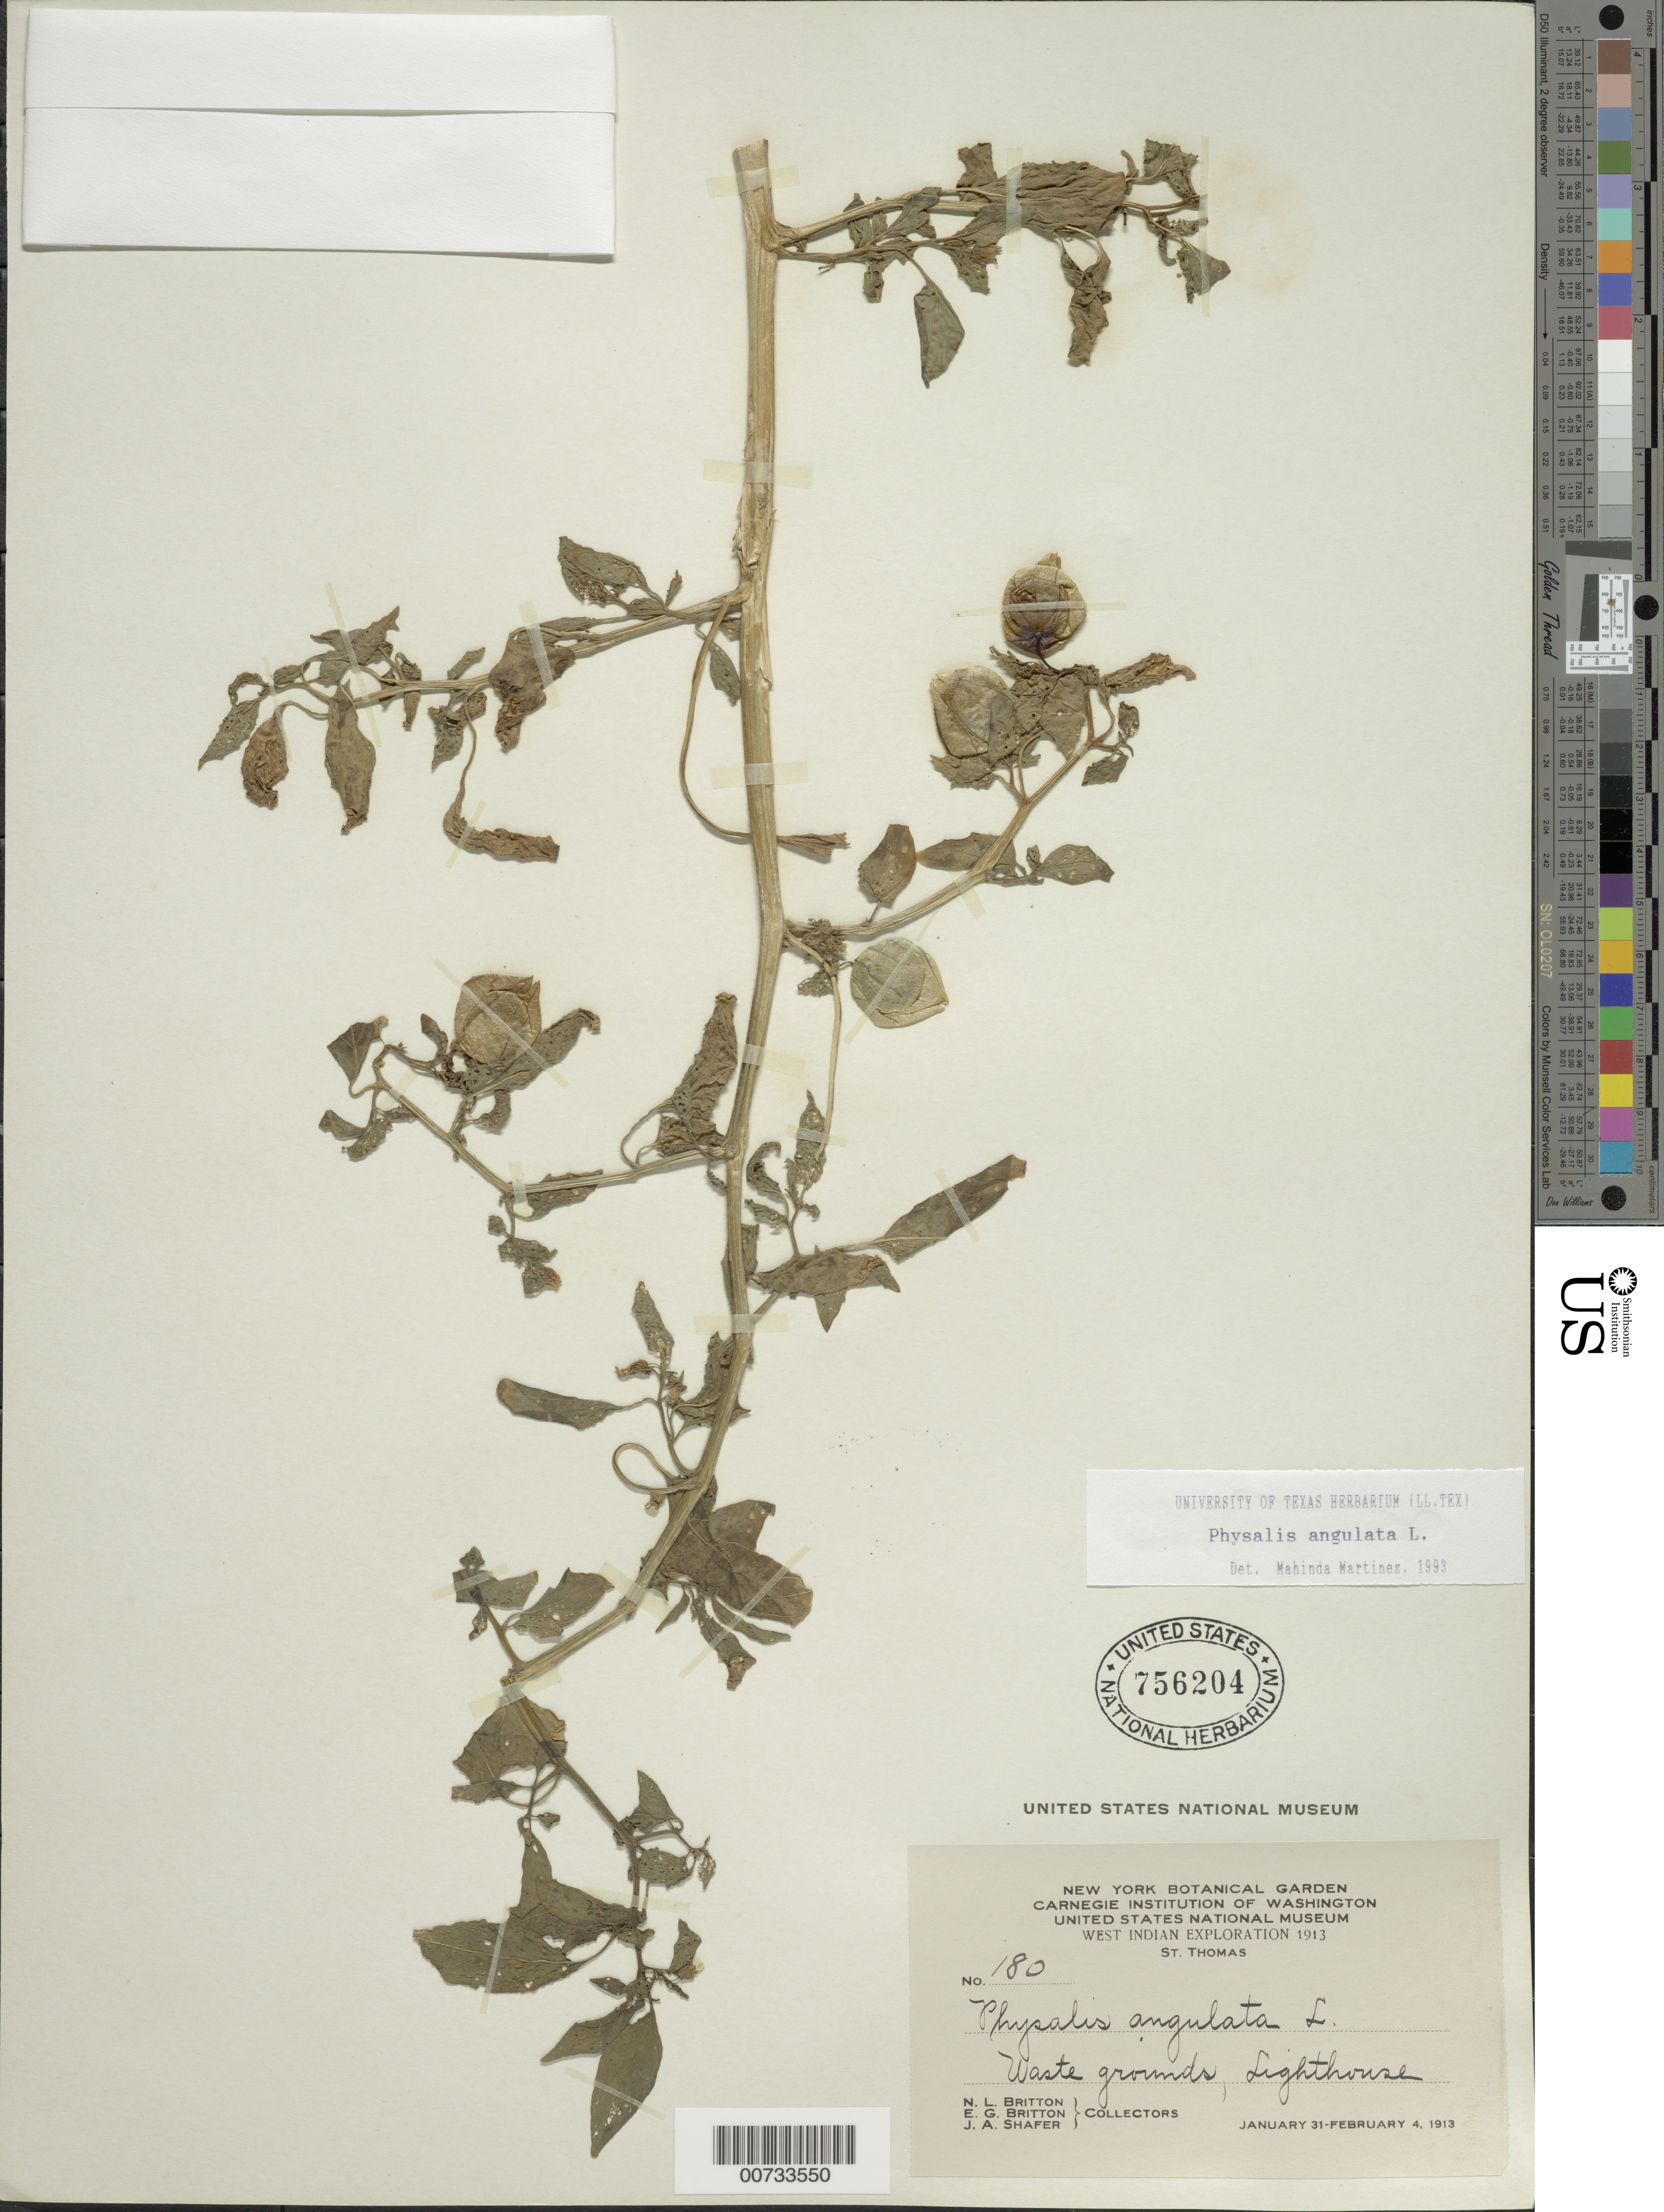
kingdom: Plantae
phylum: Tracheophyta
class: Magnoliopsida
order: Solanales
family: Solanaceae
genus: Physalis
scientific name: Physalis angulata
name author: L.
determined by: Martinez, M.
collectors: N. Britton, E. G. Britton & J. A. Shafer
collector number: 180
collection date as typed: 31 Jan 1913 to 04 Feb 1913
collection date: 1913-01-31/1913-02-04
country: U.S. Virgin Islands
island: St. Thomas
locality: St. Thomas, Lighthouse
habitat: Waste grounds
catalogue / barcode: US 756204